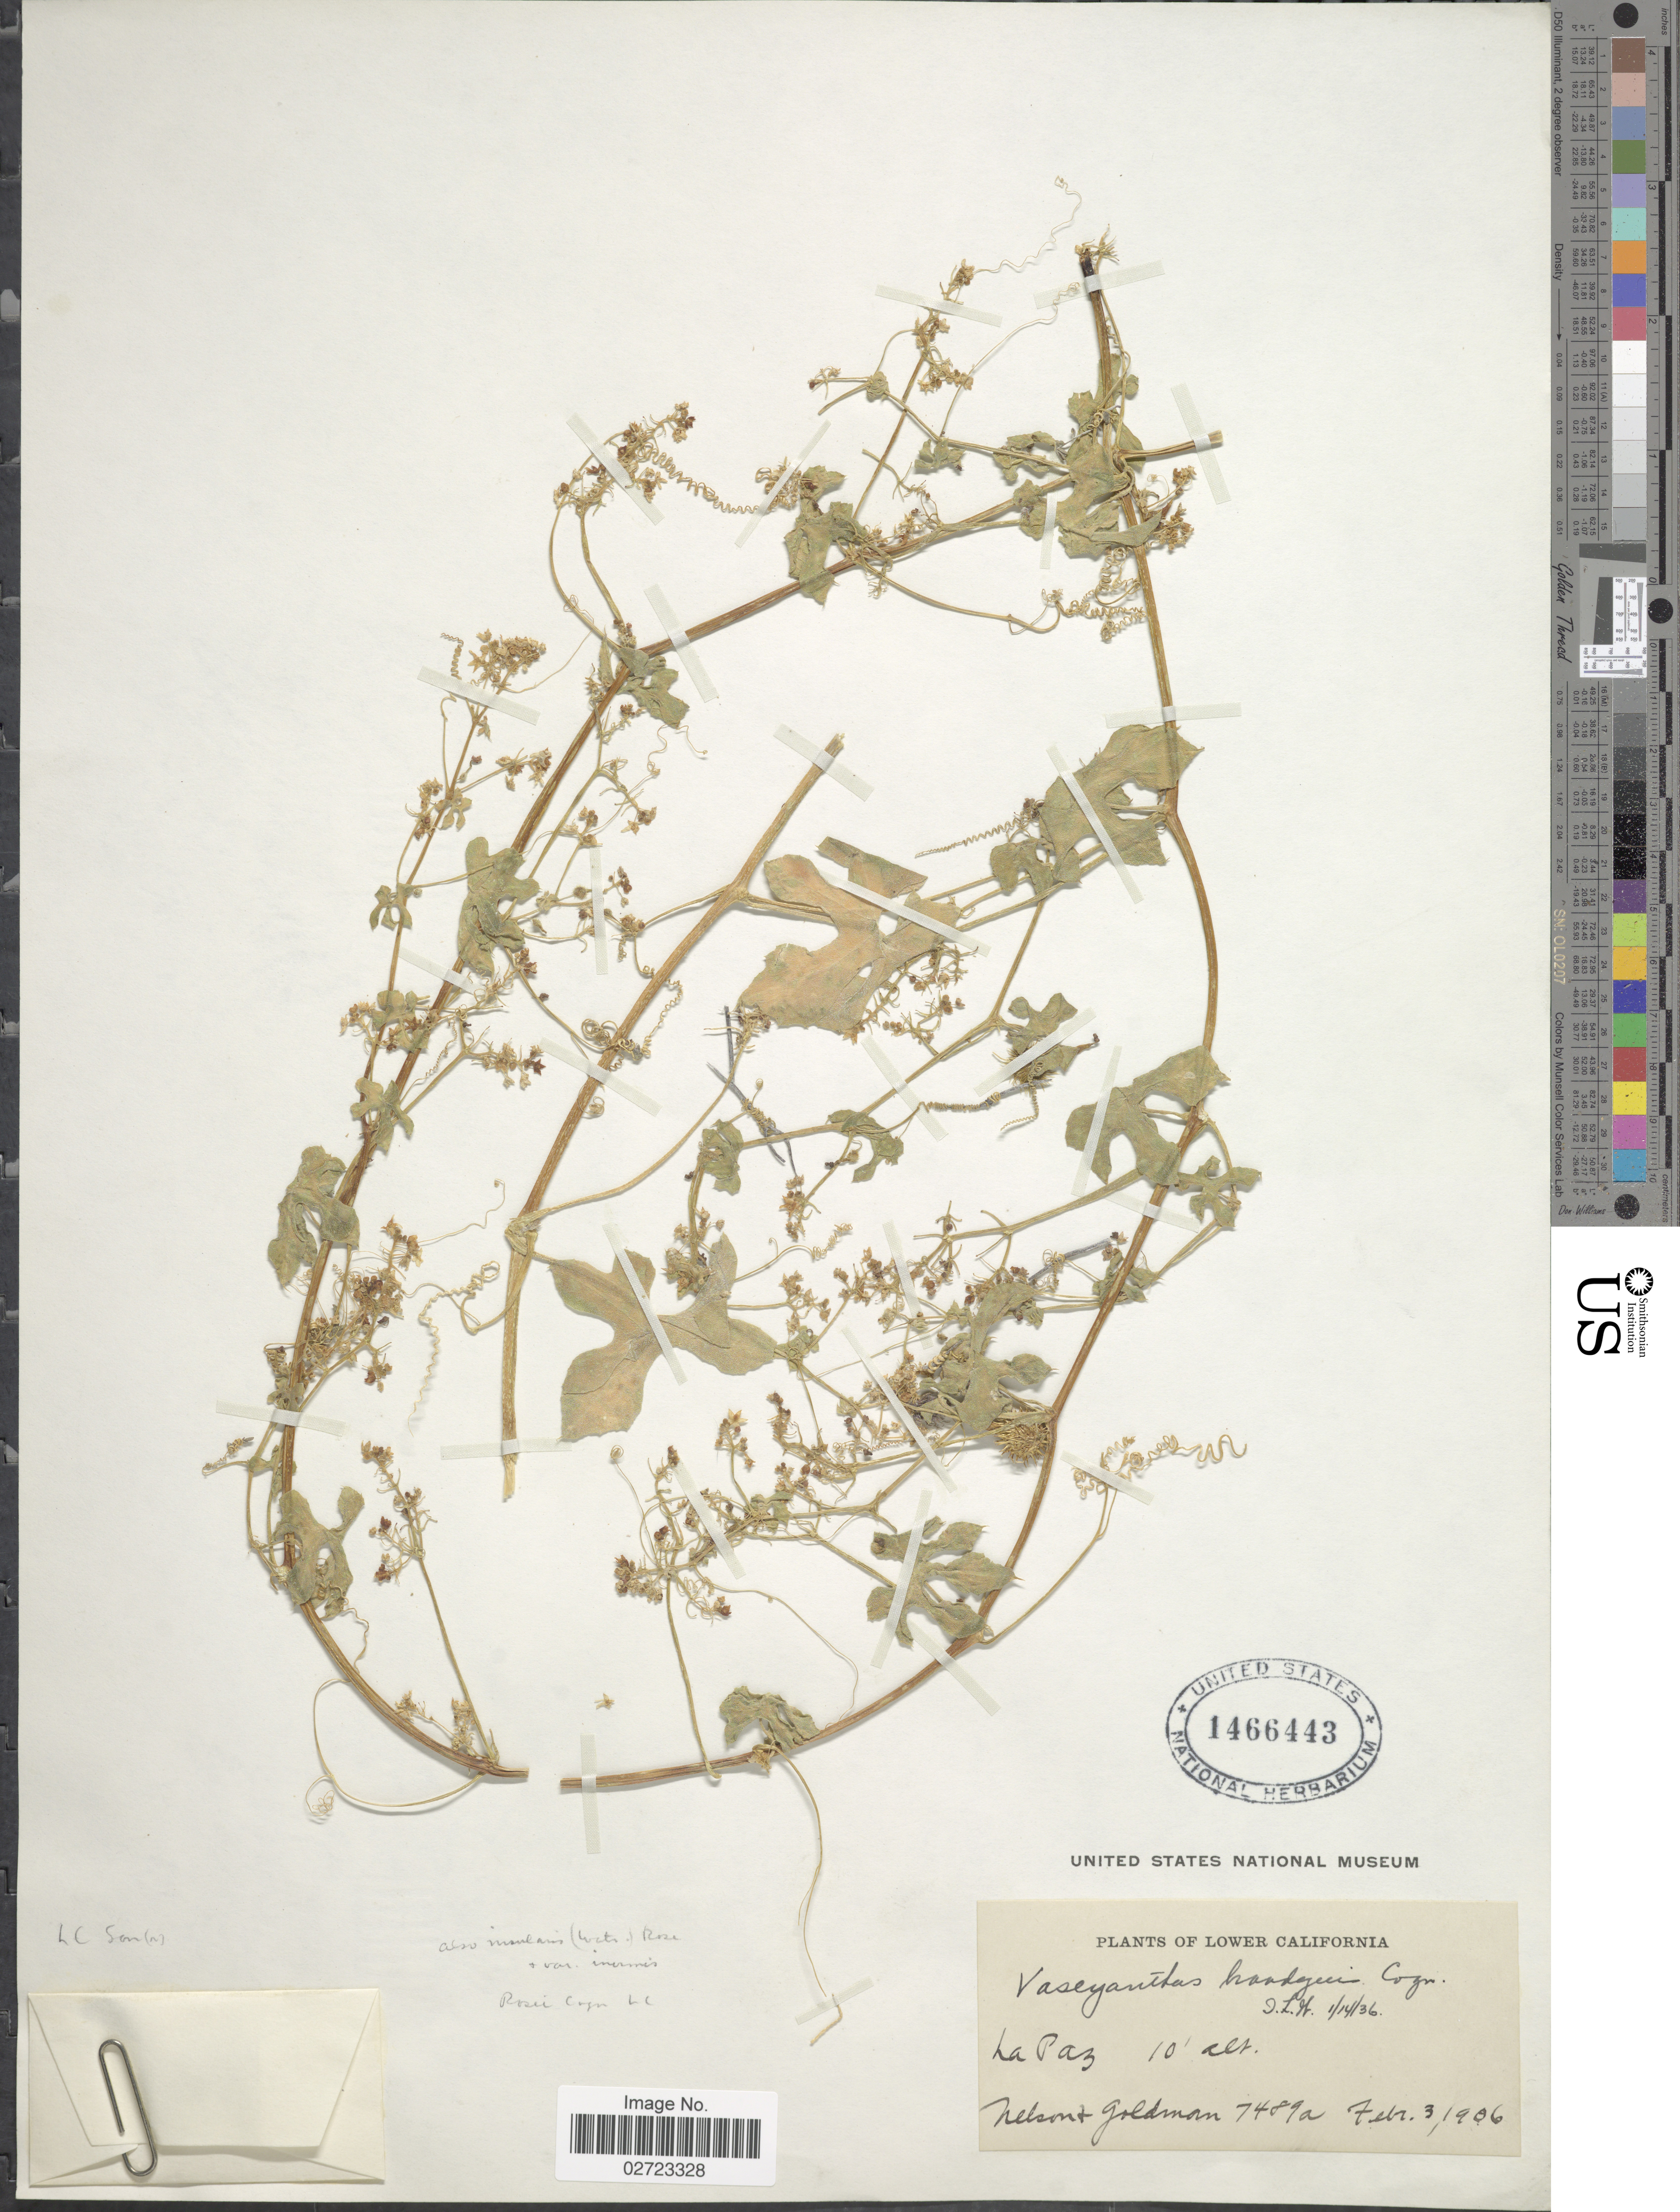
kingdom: Plantae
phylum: Tracheophyta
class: Magnoliopsida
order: Cucurbitales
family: Cucurbitaceae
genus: Echinopepon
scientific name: Echinopepon insularis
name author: S. Watson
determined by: Strong, Mark T., (BOT), Smithsonian Institution - National Museum of Natural History (UNITED STATES)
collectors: Nelson, -- & -- Goldman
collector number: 7489a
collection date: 1906-02-03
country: Mexico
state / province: Baja California Sur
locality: Lower California, La Paz.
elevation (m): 3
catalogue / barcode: US 1466443